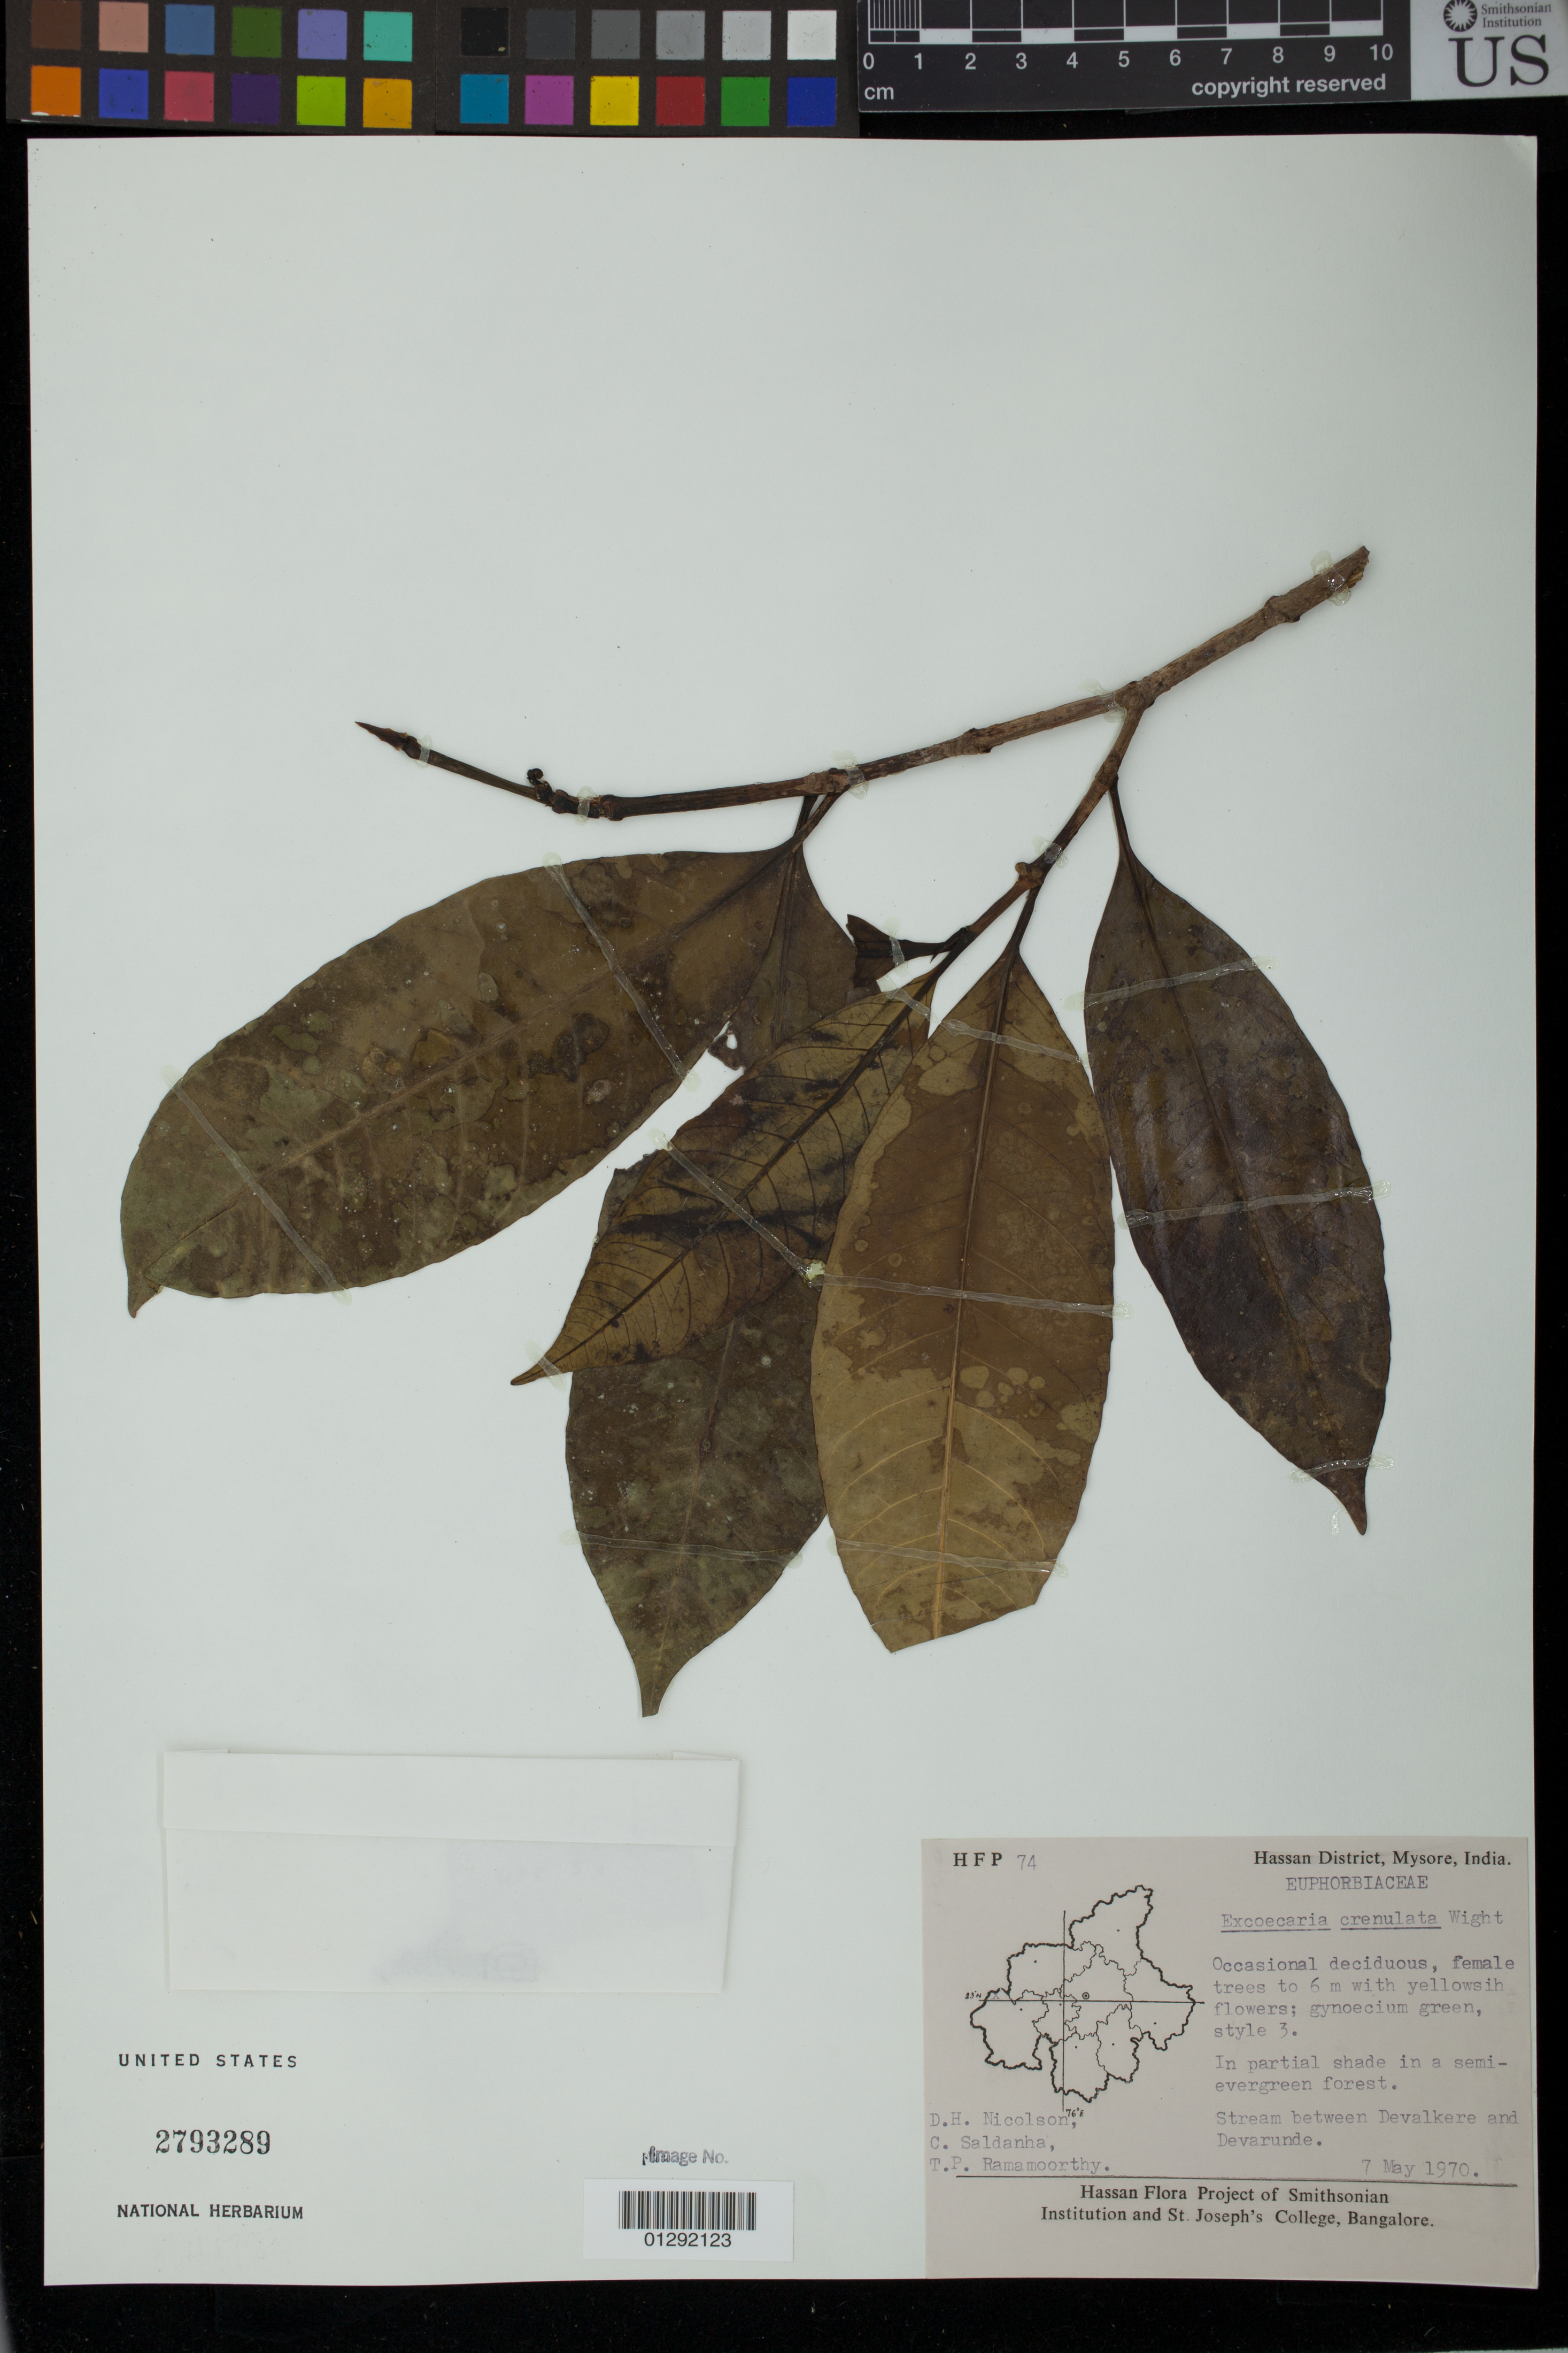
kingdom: Plantae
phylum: Tracheophyta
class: Magnoliopsida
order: Malpighiales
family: Euphorbiaceae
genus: Excoecaria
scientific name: Excoecaria crenulata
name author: Wight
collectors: D. H. Nicolson, C. J. Saldanha & T. P. Ramamoorthy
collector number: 74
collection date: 1970-05-07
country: India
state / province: Karnataka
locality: Hassan District: Mysore: In partial shade in a semi-evergreen forest. Stream between Devalkere and Devarunde.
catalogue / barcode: US 2793289